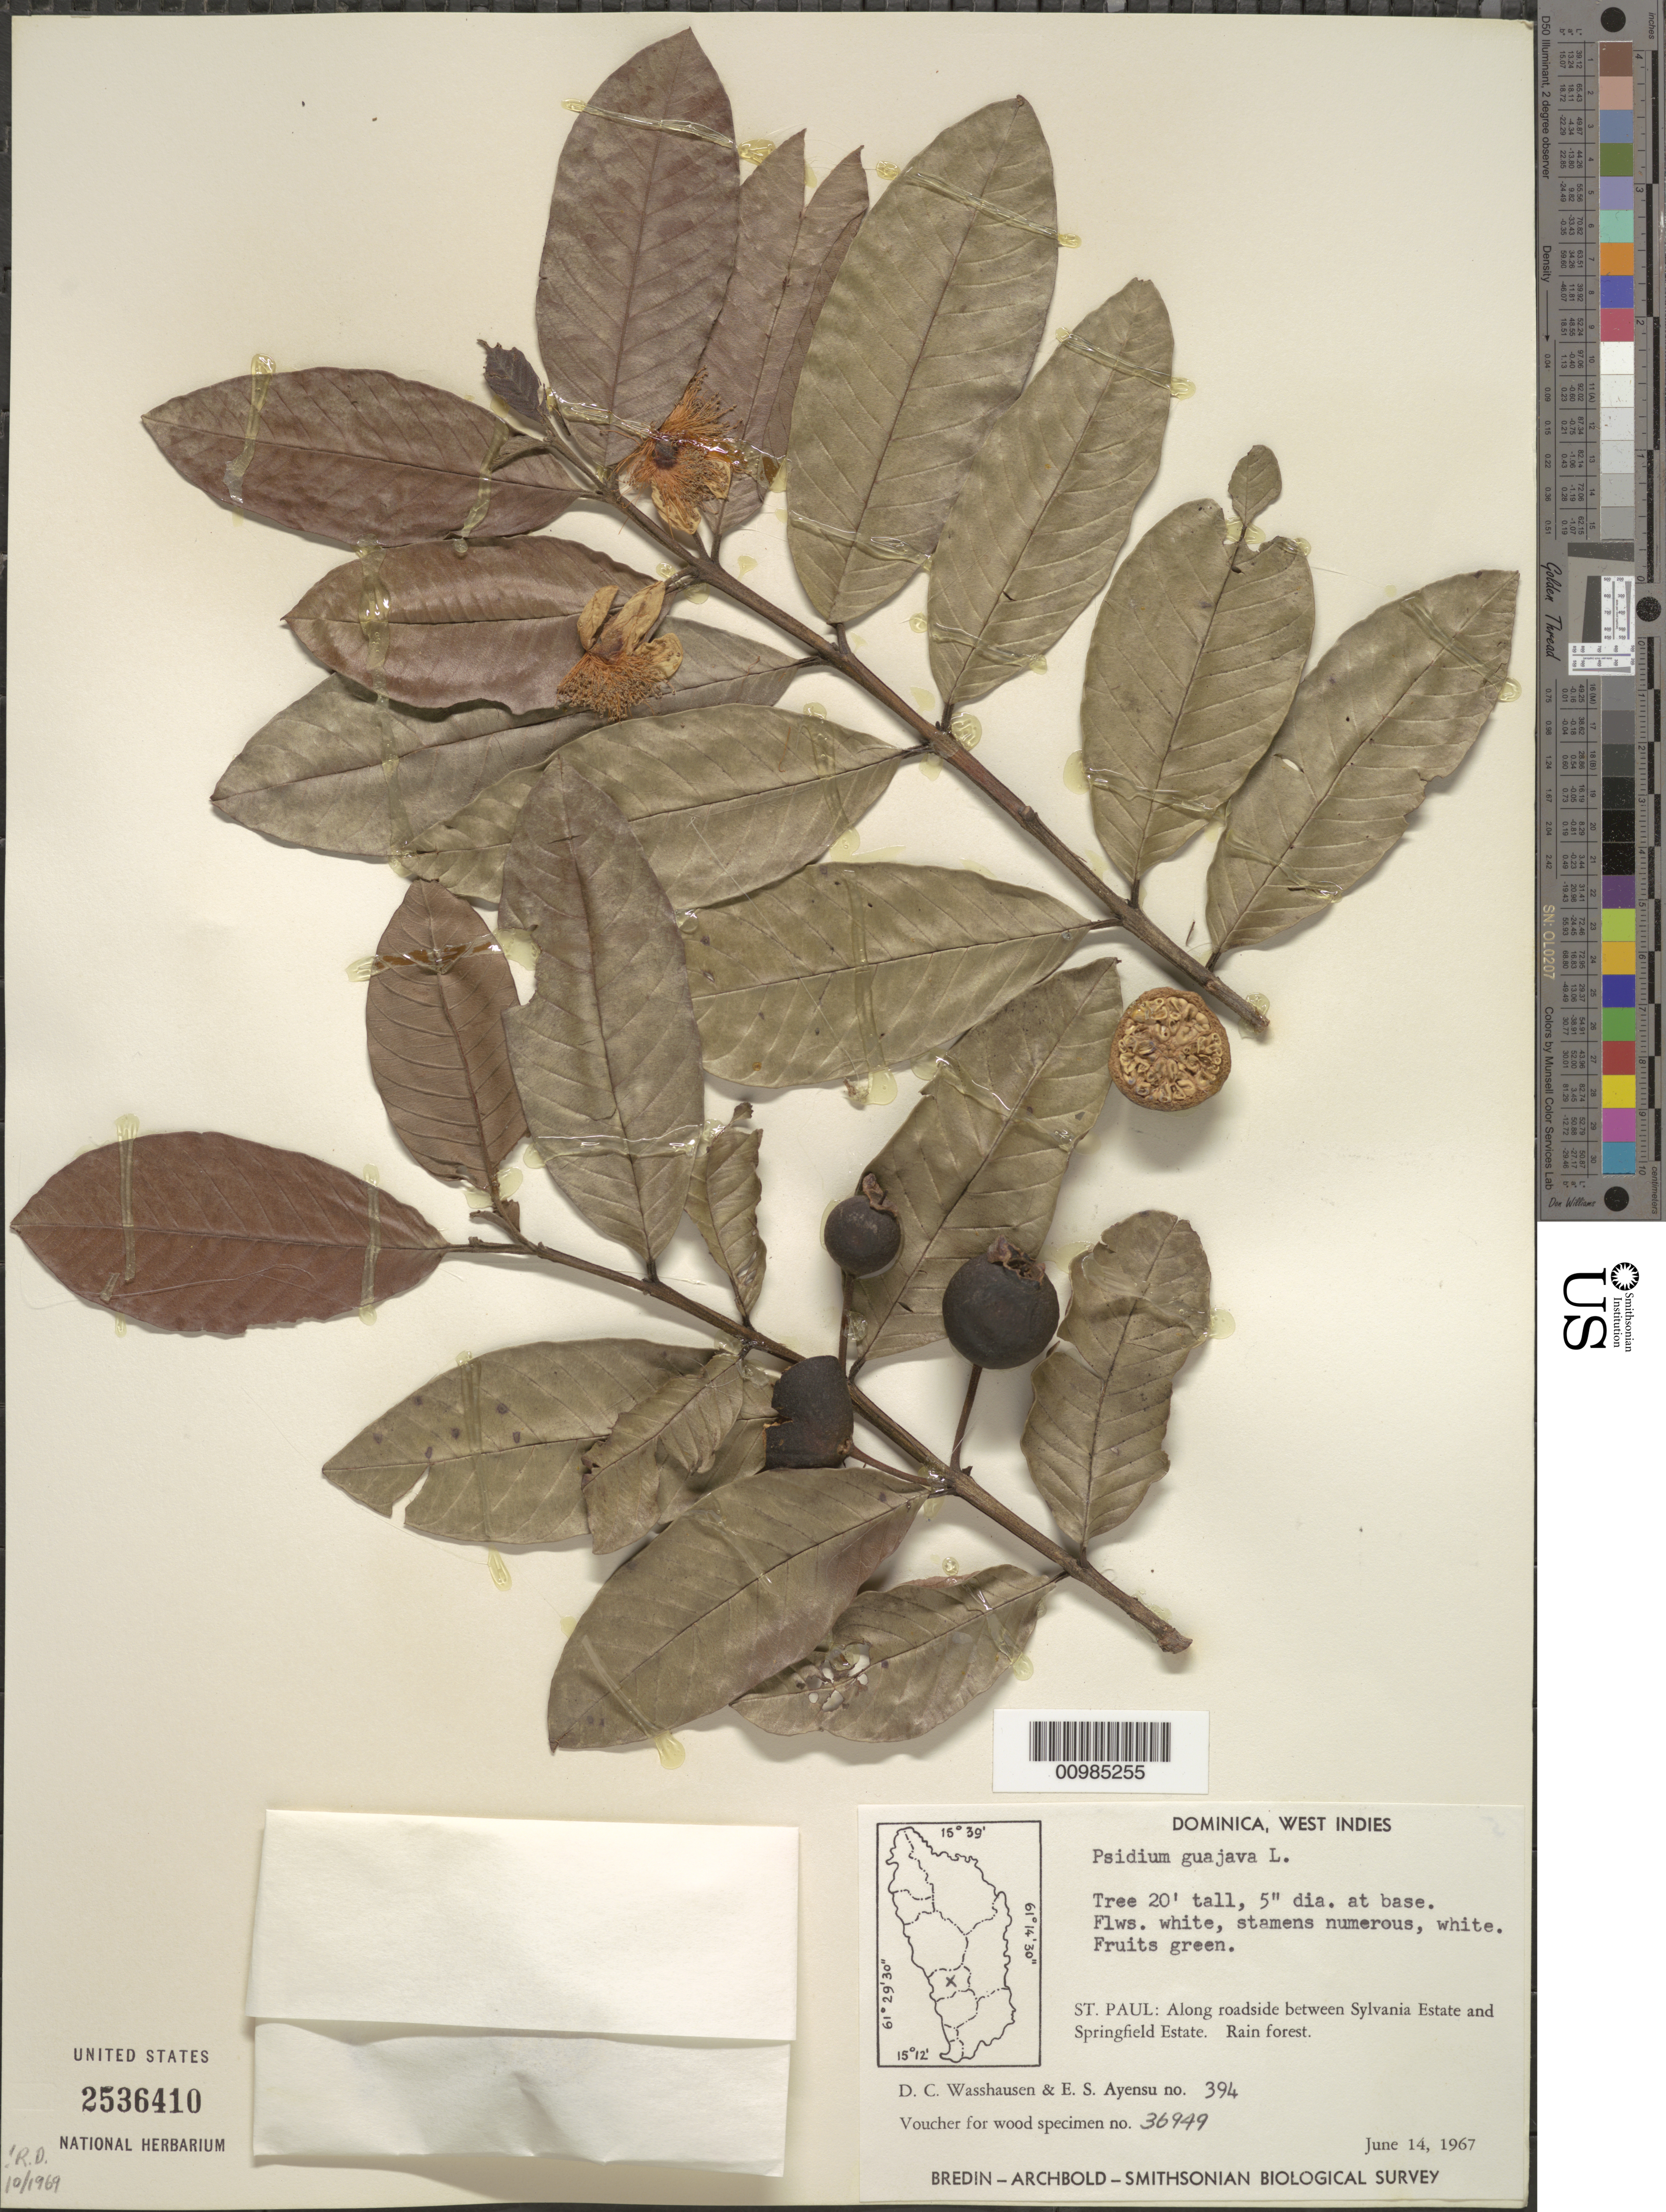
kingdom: Plantae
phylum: Tracheophyta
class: Magnoliopsida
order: Myrtales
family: Myrtaceae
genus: Psidium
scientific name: Psidium guajava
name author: L.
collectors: D. C. Wasshausen & E. S. Ayensu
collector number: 394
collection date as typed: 14 Jun 1967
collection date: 1967-06-14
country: Dominica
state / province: St. Paul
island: Dominica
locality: Along roadside between Sylvania Estate and Springfield Estate.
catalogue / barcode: US 2536410